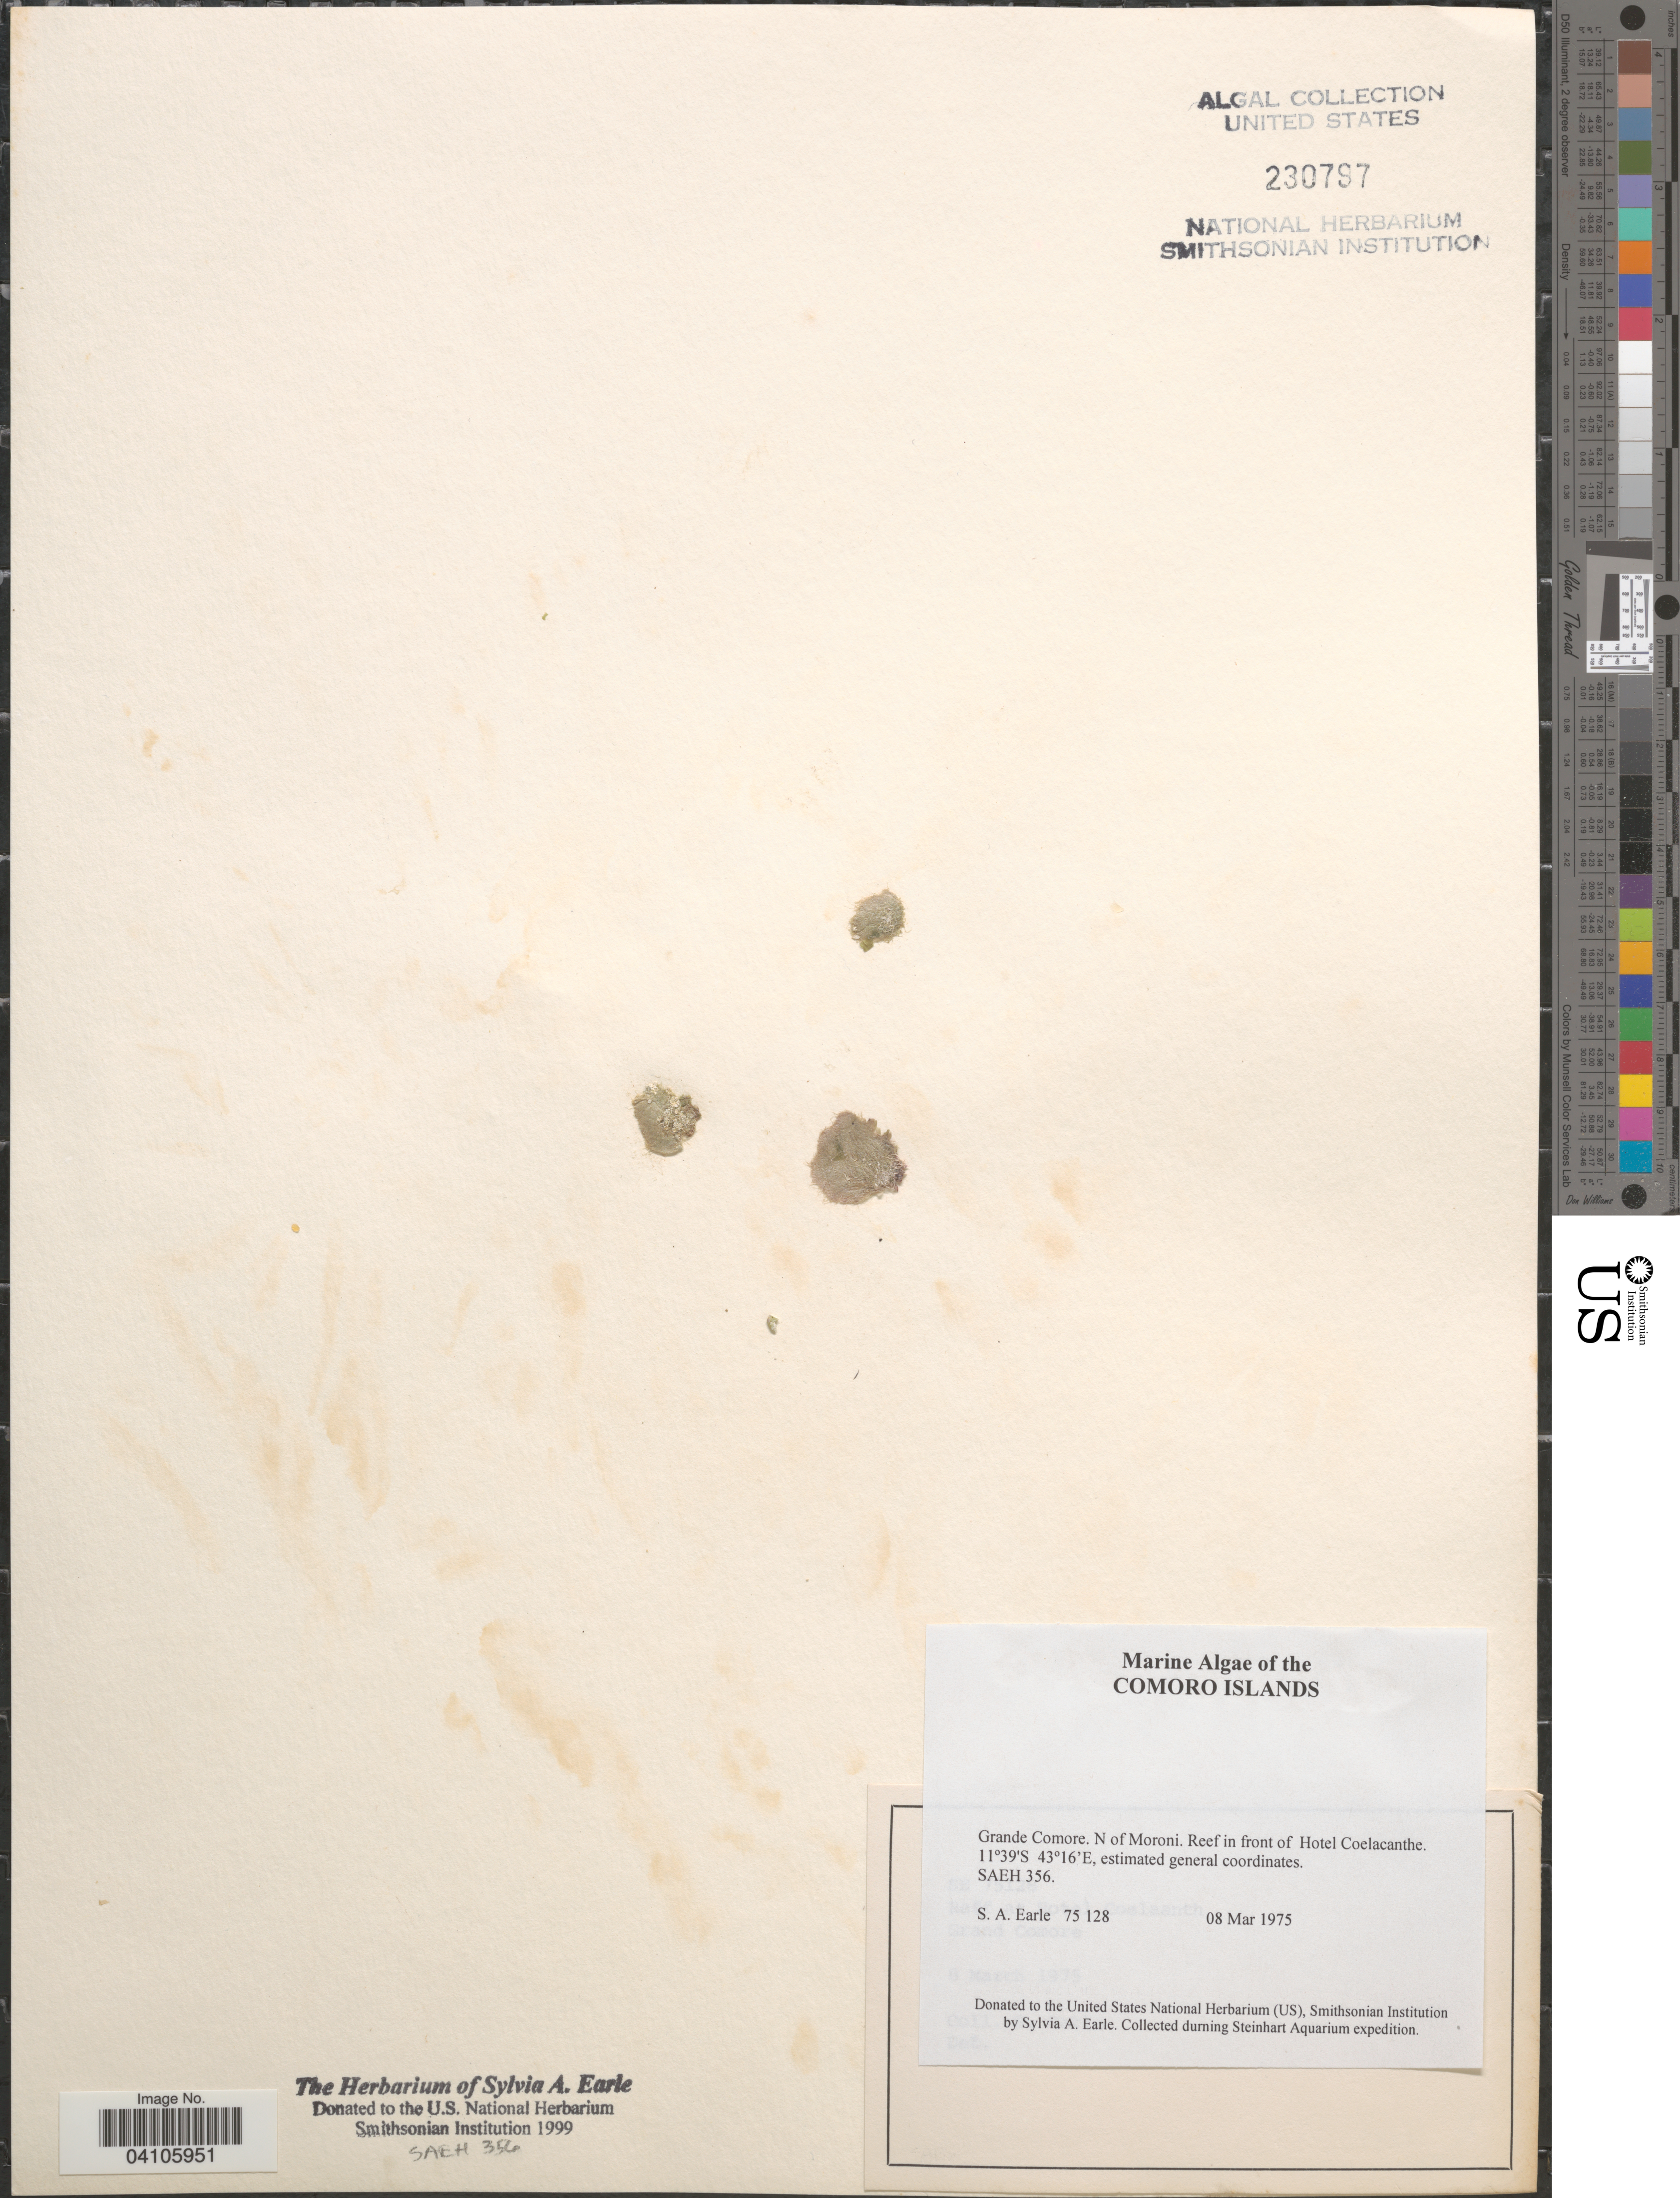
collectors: S. A. Earle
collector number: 75128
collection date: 1975-03-08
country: Comoros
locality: Grande Comore. N of Moroni. Reef in front of Hotel Coelacanthe. Steinhart Aquarium expedition.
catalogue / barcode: US 230797